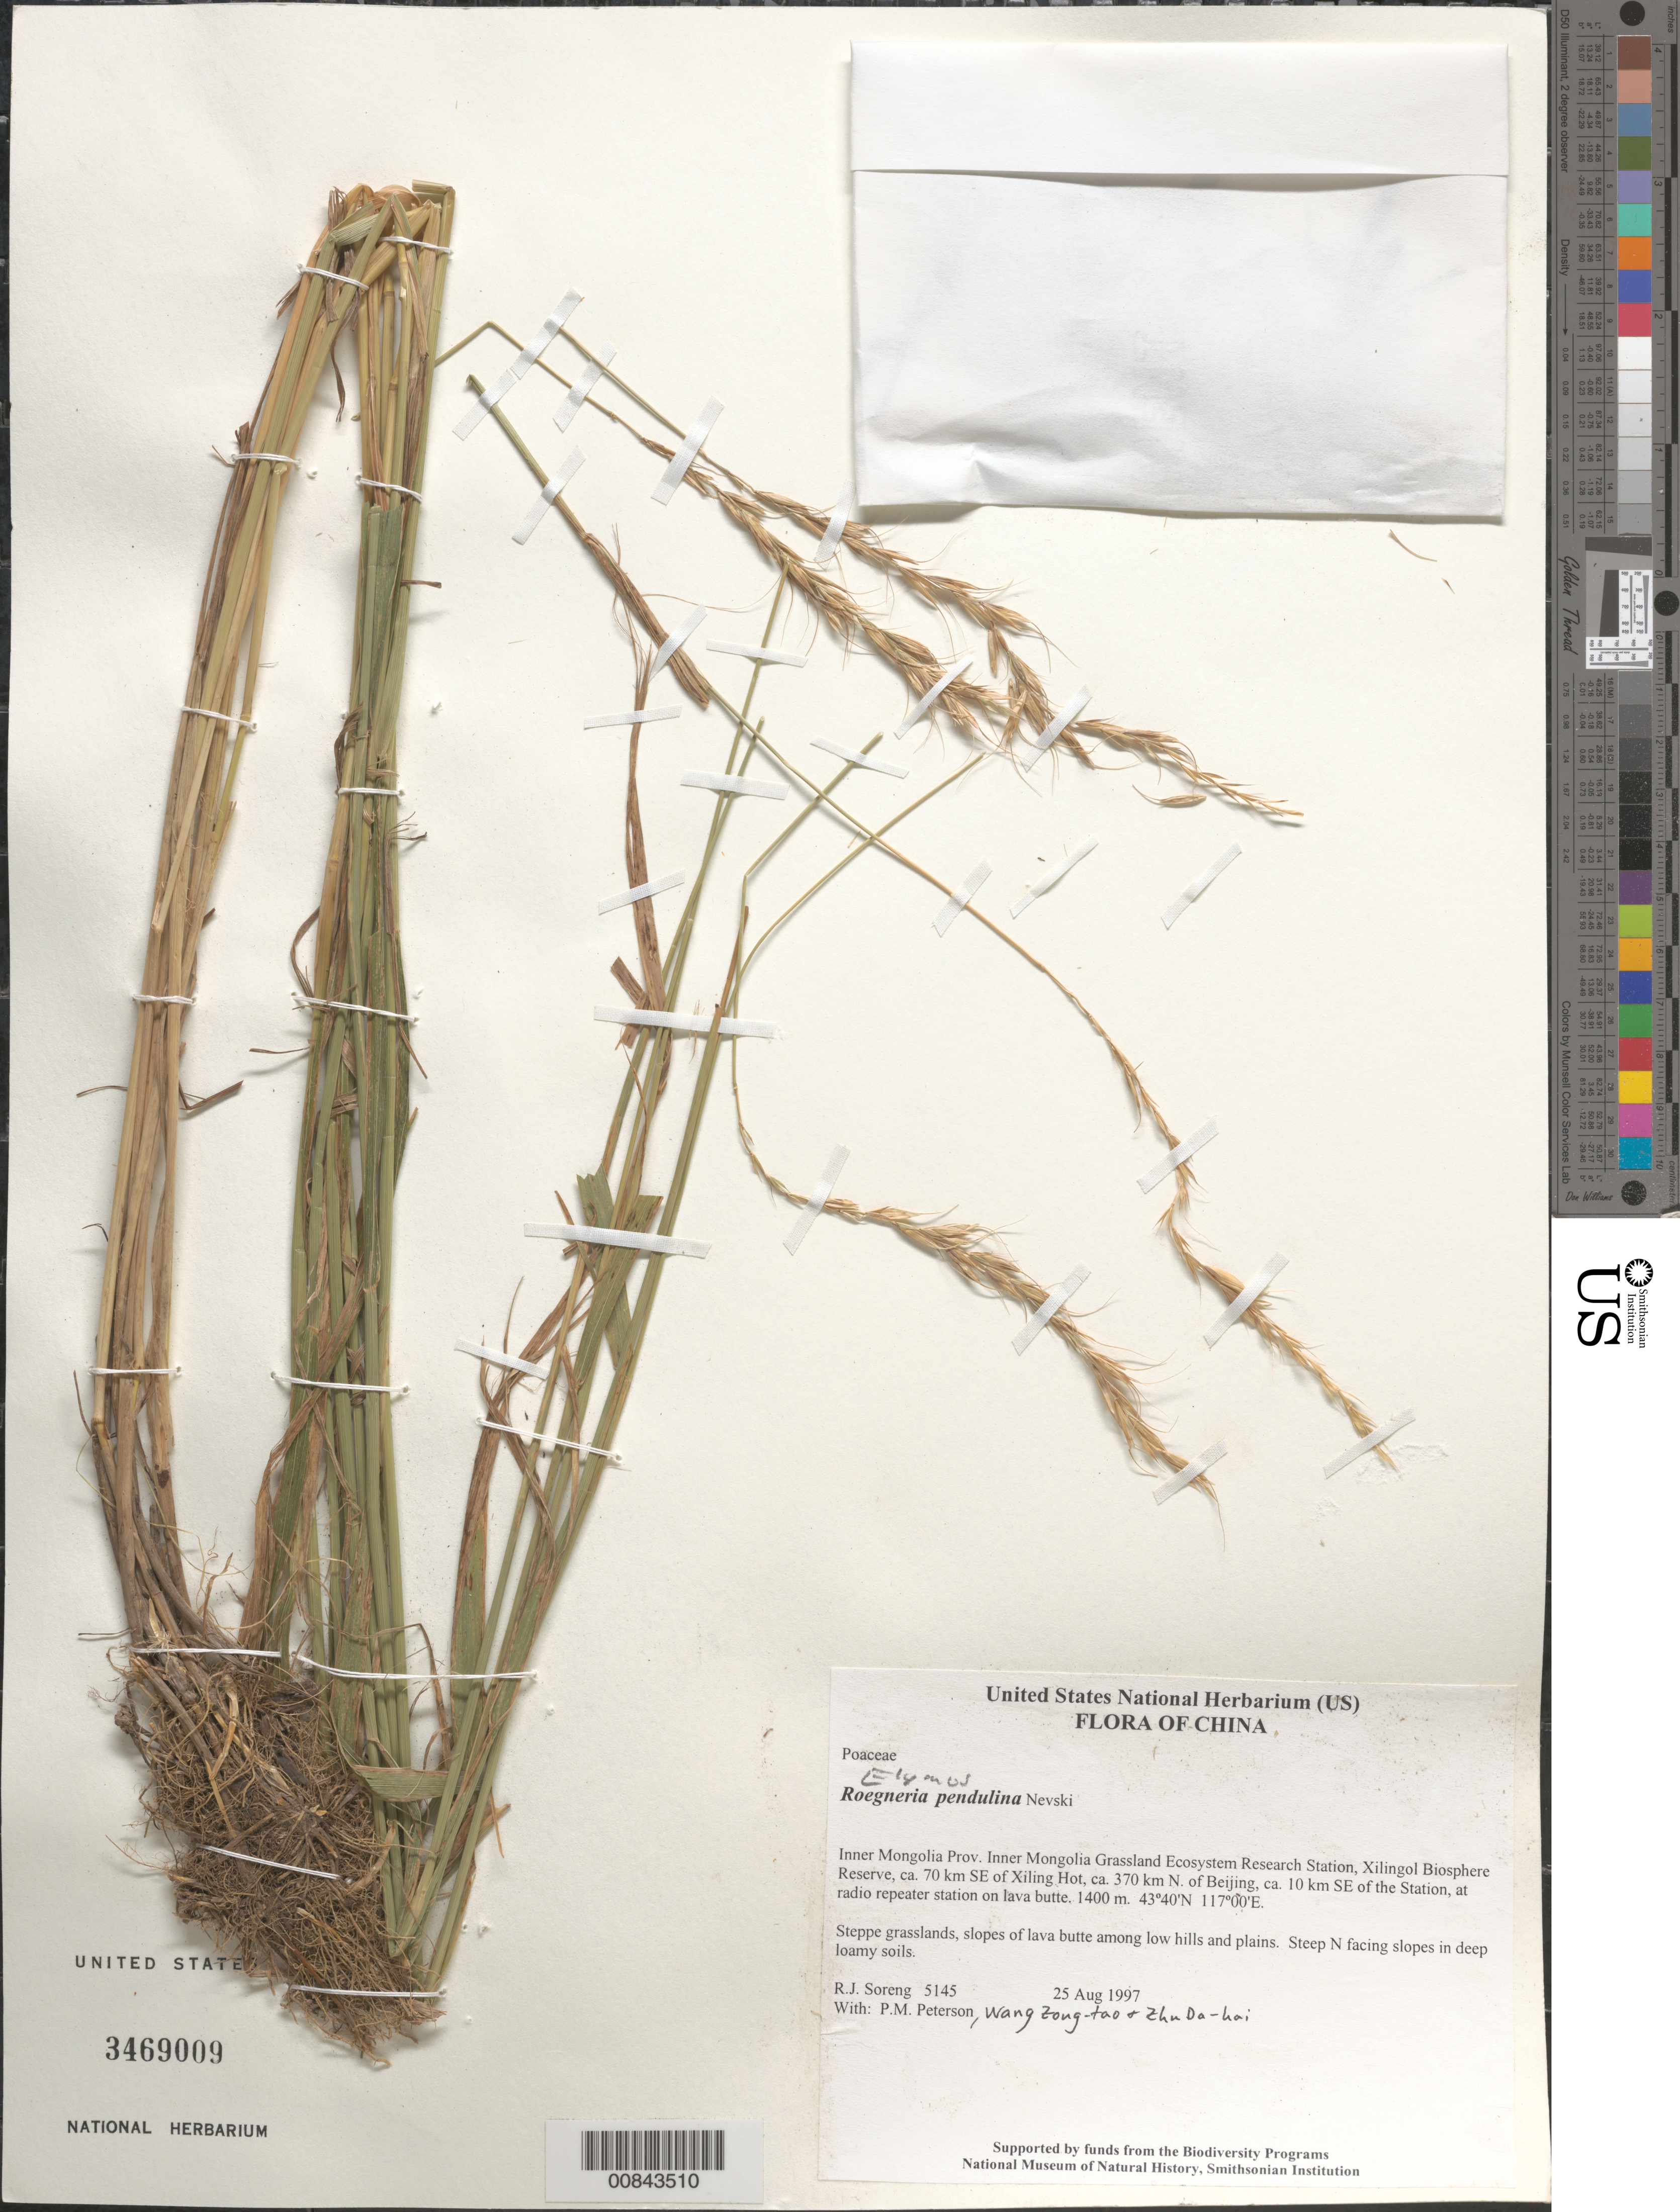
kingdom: Plantae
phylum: Tracheophyta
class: Liliopsida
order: Poales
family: Poaceae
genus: Elymus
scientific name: Elymus pendulinus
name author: (Nevski) Tzvelev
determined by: Soreng, Robert J., Research Associate (BOT), Smithsonian Institution - National Museum of Natural History (UNITED STATES)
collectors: R. J. Soreng, P. M. Peterson & Zhu Da-hai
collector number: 5145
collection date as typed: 25 Aug 1997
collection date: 1997-08-25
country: China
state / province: Nei Monggol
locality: Inner Mongolia Grassland Ecosystem Research Station, Xilingol Biosphere Reserve, ca. 70 km SE of Xiling Hot, ca. 370 km N. of Beijing, ca. 10 km SE of the Station, at radio repeater station on lava butte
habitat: Steppe grasslands, slopes of lava butte among low hills and plains. Steep N facing slopes in deep loamy soils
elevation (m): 1400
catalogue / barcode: US 3469009